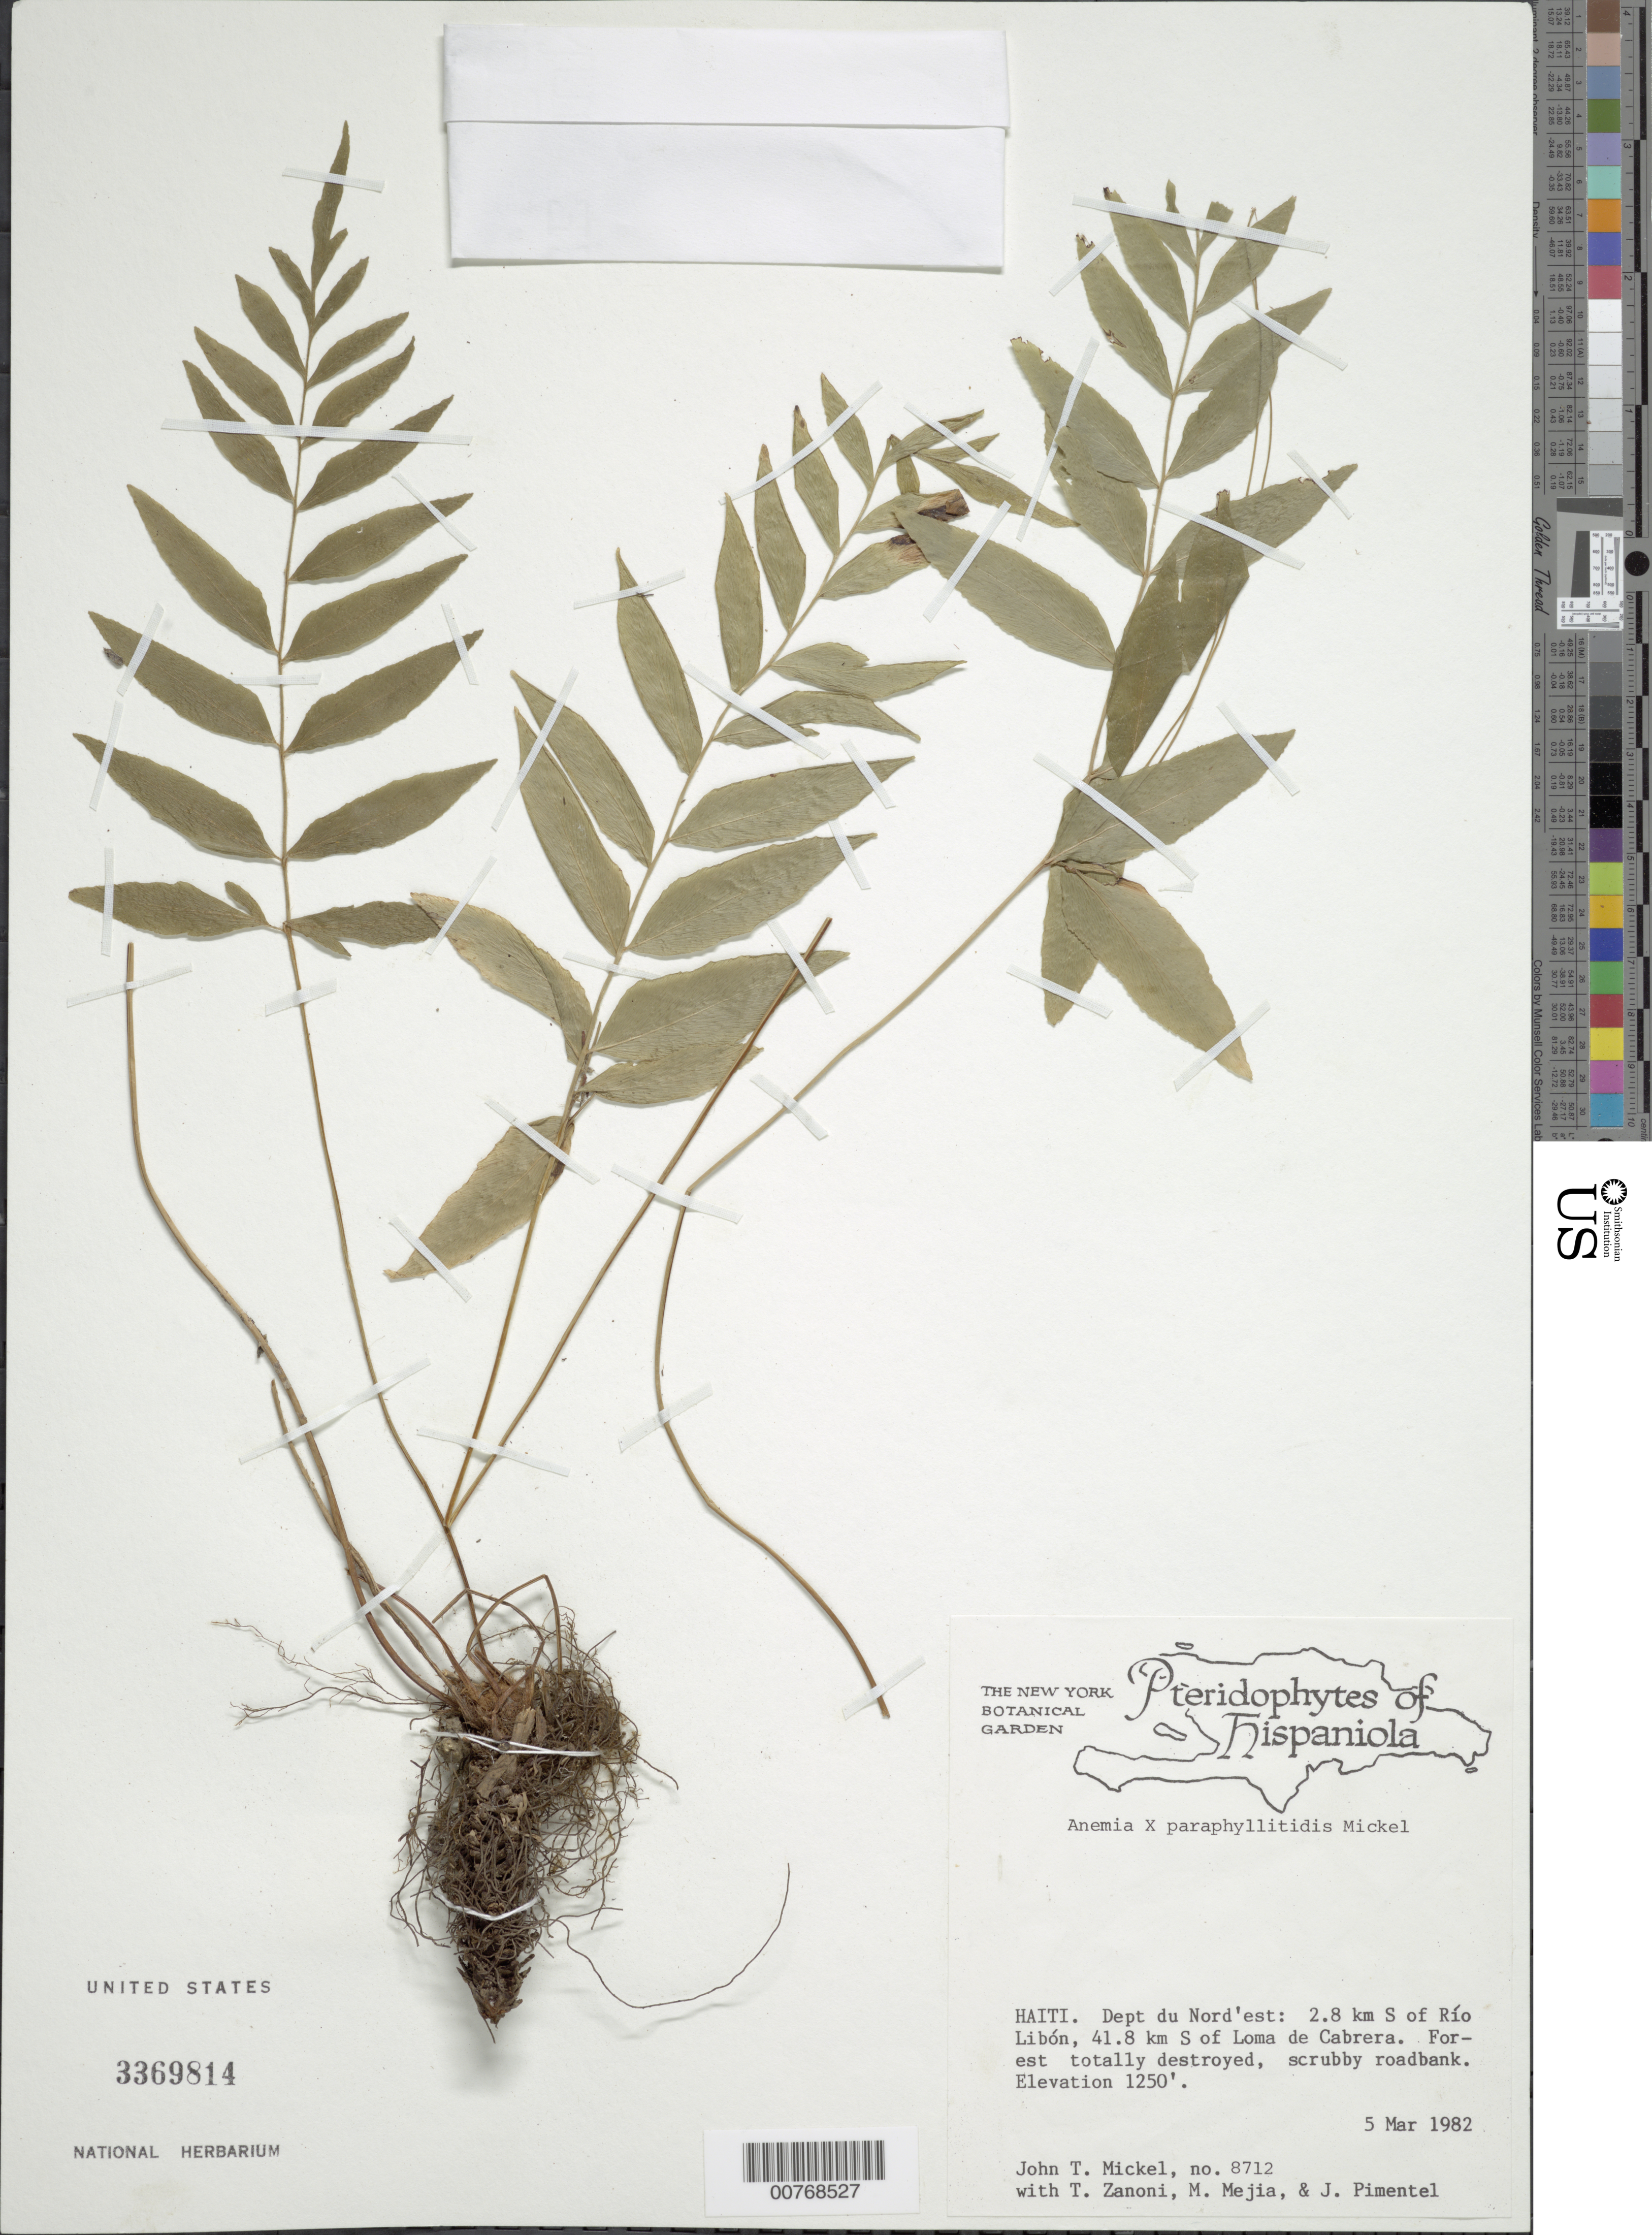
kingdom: Plantae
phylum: Tracheophyta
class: Polypodiopsida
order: Schizaeales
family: Anemiaceae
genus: Anemia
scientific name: Anemia x paraphyllitidis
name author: Mickel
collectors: J. T. Mickel, T. A. Zanoni, M. Mejia & J. Pimentel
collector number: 8712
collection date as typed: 05 Mar 1982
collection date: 1982-03-05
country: Haiti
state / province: Nord-Est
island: Hispaniola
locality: Dept. du Nord'Est, 2.8 km S of Rio Libón, 41.8 km S of Loma de Cabrera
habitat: Forest totally destroyed, scrubby roadbank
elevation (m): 381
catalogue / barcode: US 3369814